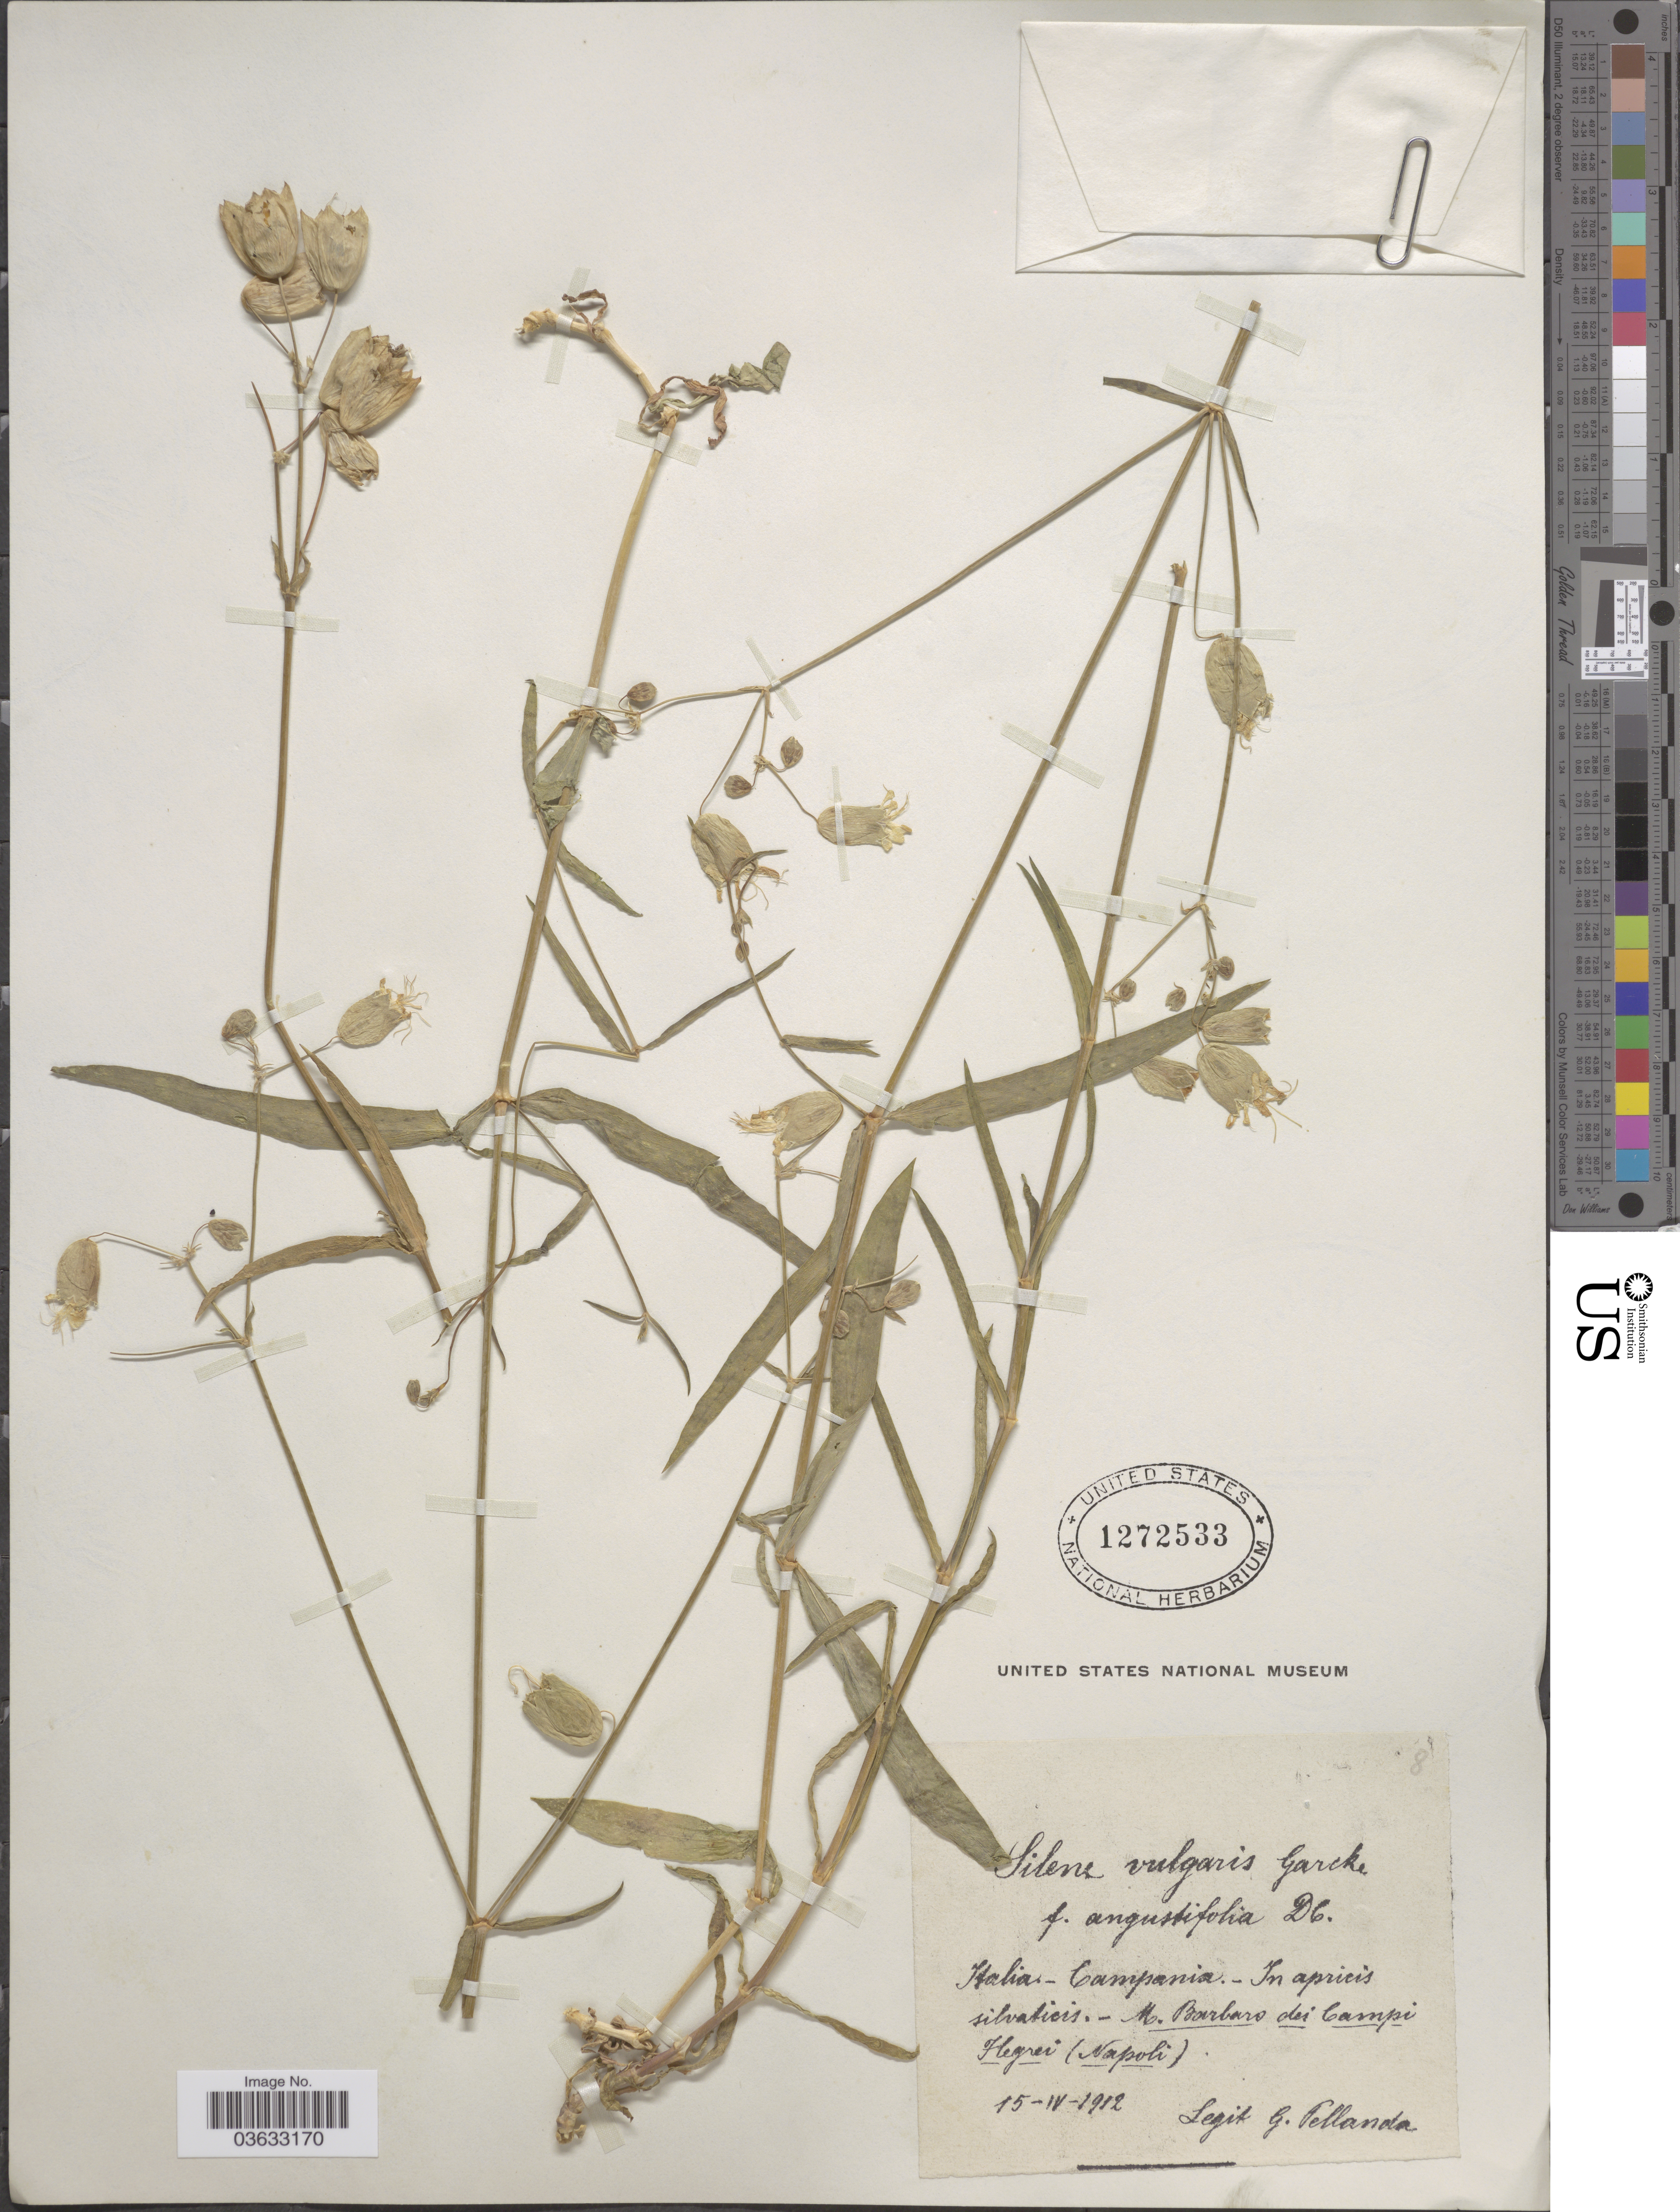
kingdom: Plantae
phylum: Tracheophyta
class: Magnoliopsida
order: Caryophyllales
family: Caryophyllaceae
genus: Silene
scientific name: Silene inflata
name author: Sm.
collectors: G. Pellanda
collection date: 1912-04-15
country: Italy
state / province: Campania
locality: Italia - In apricis silvaticis. - Mo. Barbaro dei Campi Hegrei (Napoli).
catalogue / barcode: US 1272533